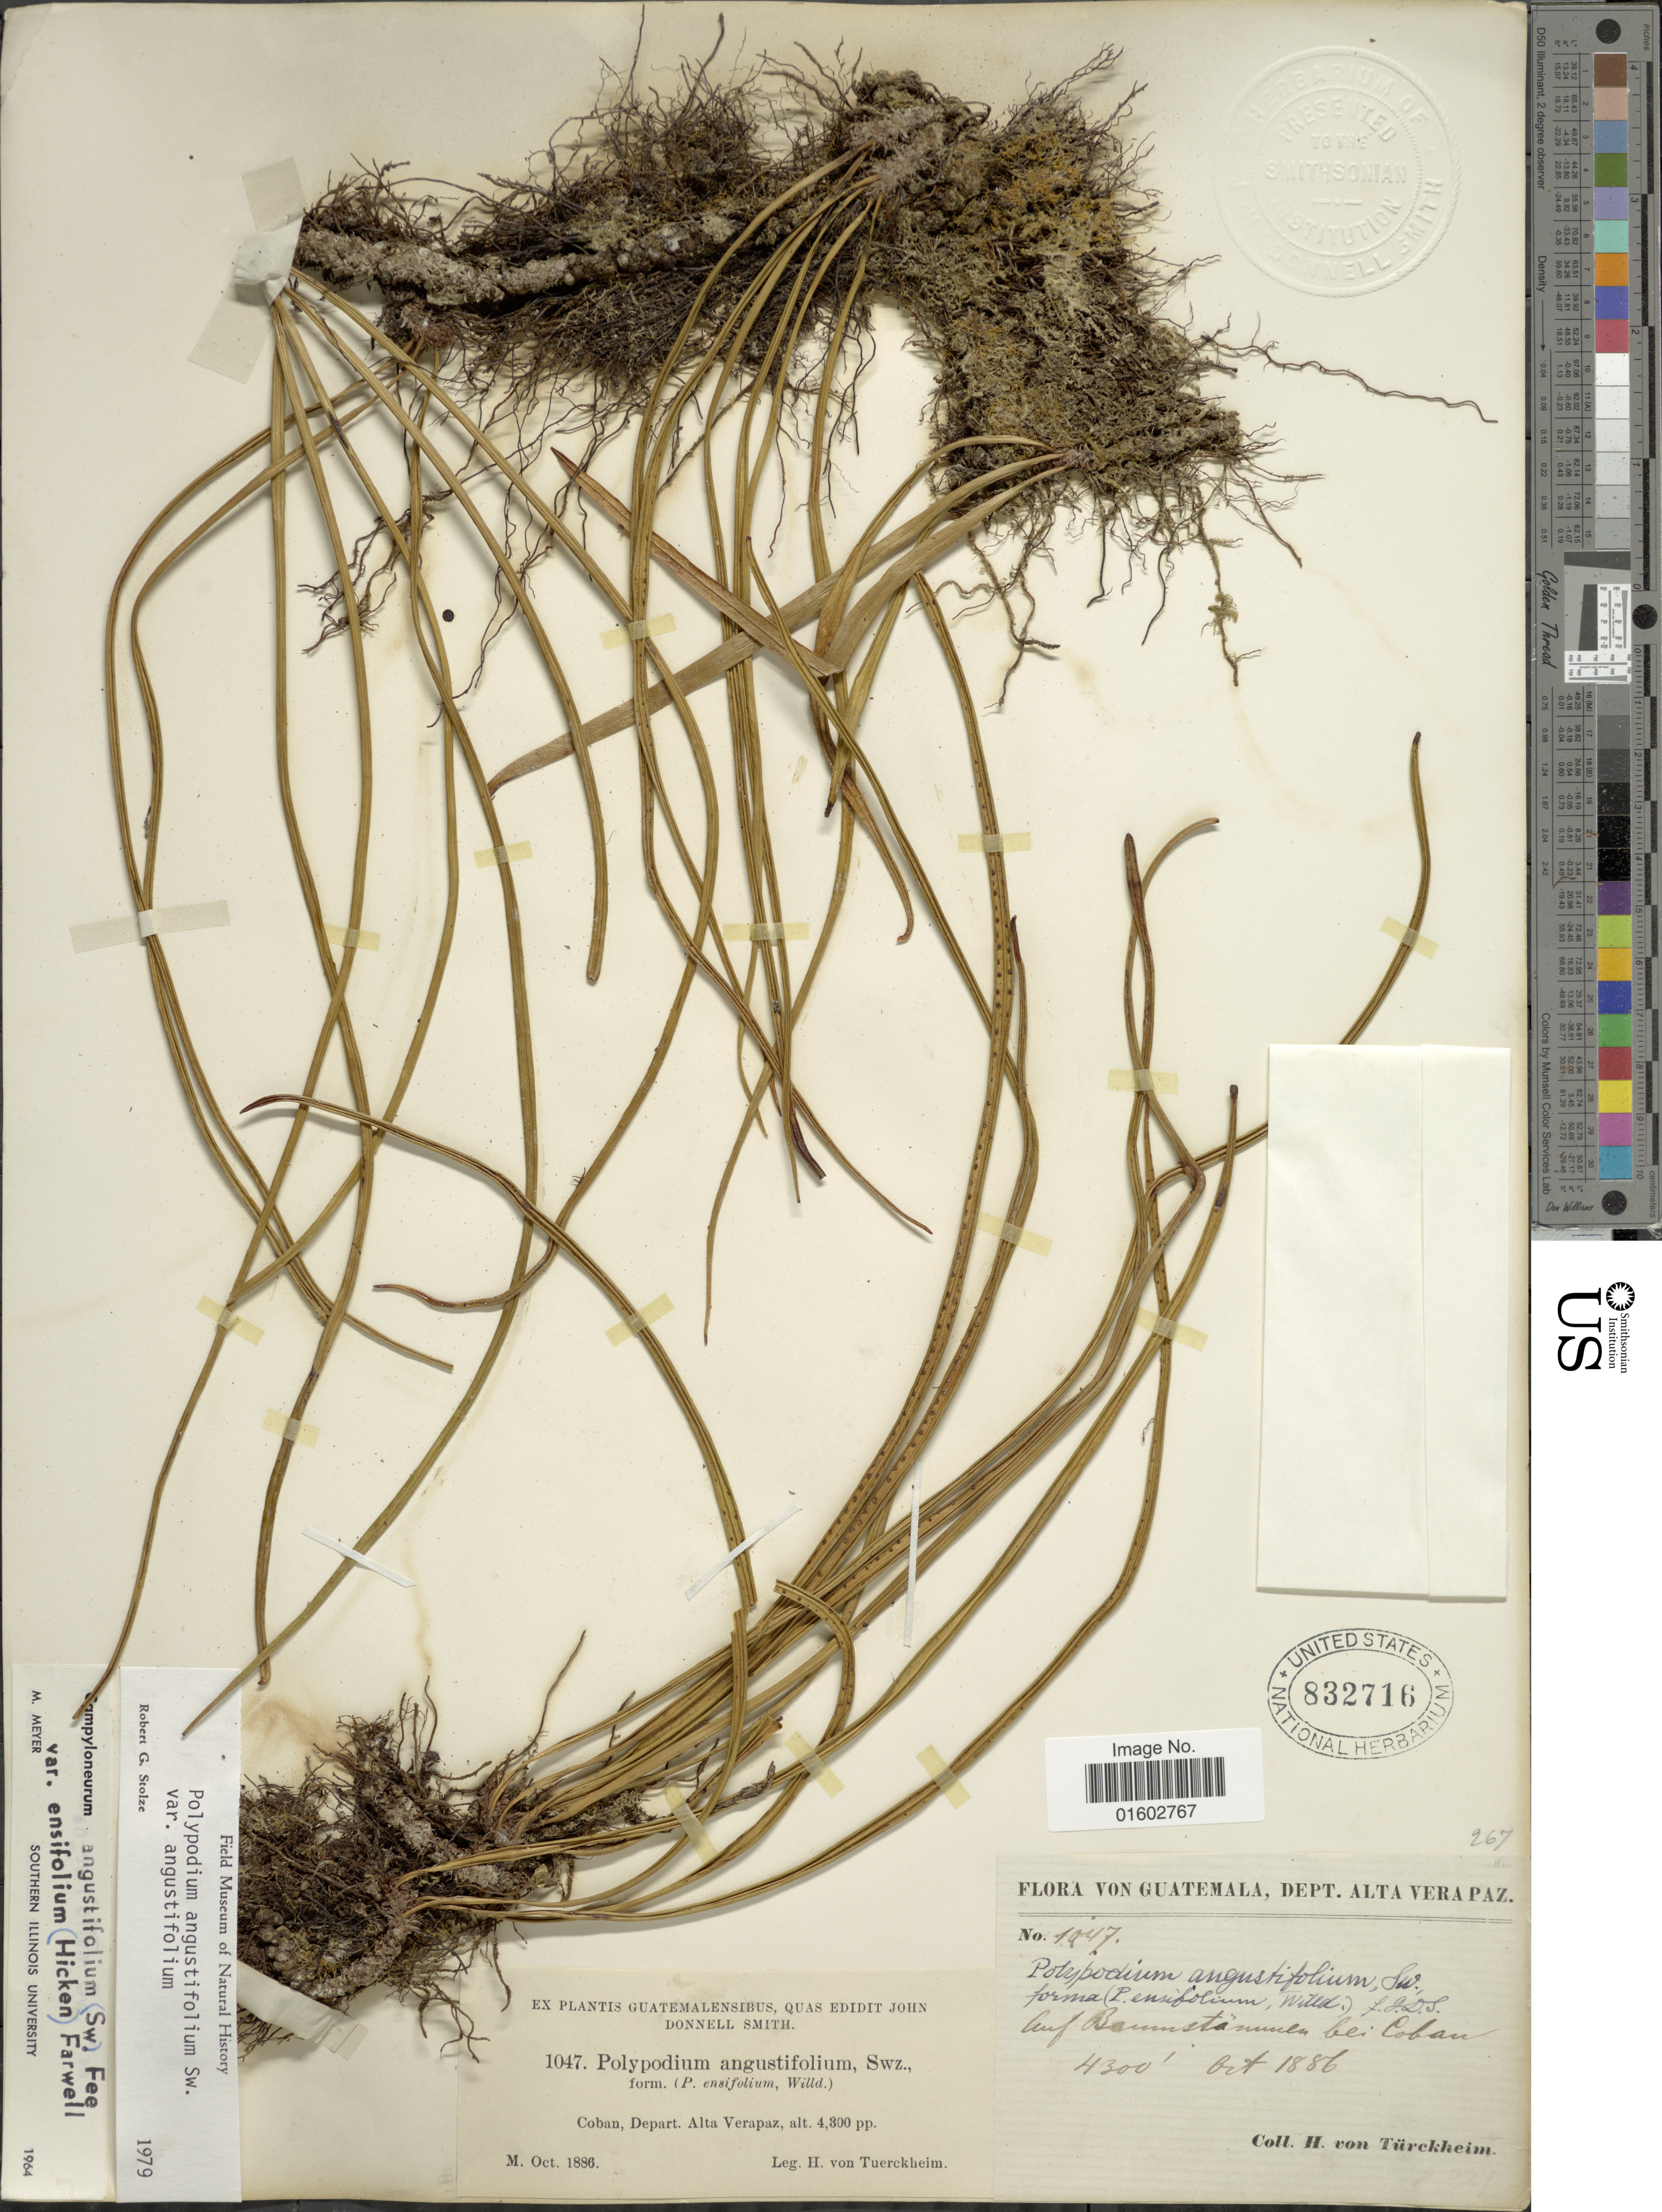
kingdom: Plantae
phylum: Tracheophyta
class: Polypodiopsida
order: Polypodiales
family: Polypodiaceae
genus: Campyloneurum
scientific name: Campyloneurum angustifolium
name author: (Sw.) Fée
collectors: H. von Türckheim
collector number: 1947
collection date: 1886-10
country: Guatemala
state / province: Alta Verapaz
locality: Cobán, auf baumstämmen [on tree stems]. Dept. Alta Verapaz.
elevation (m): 1311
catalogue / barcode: US 832716